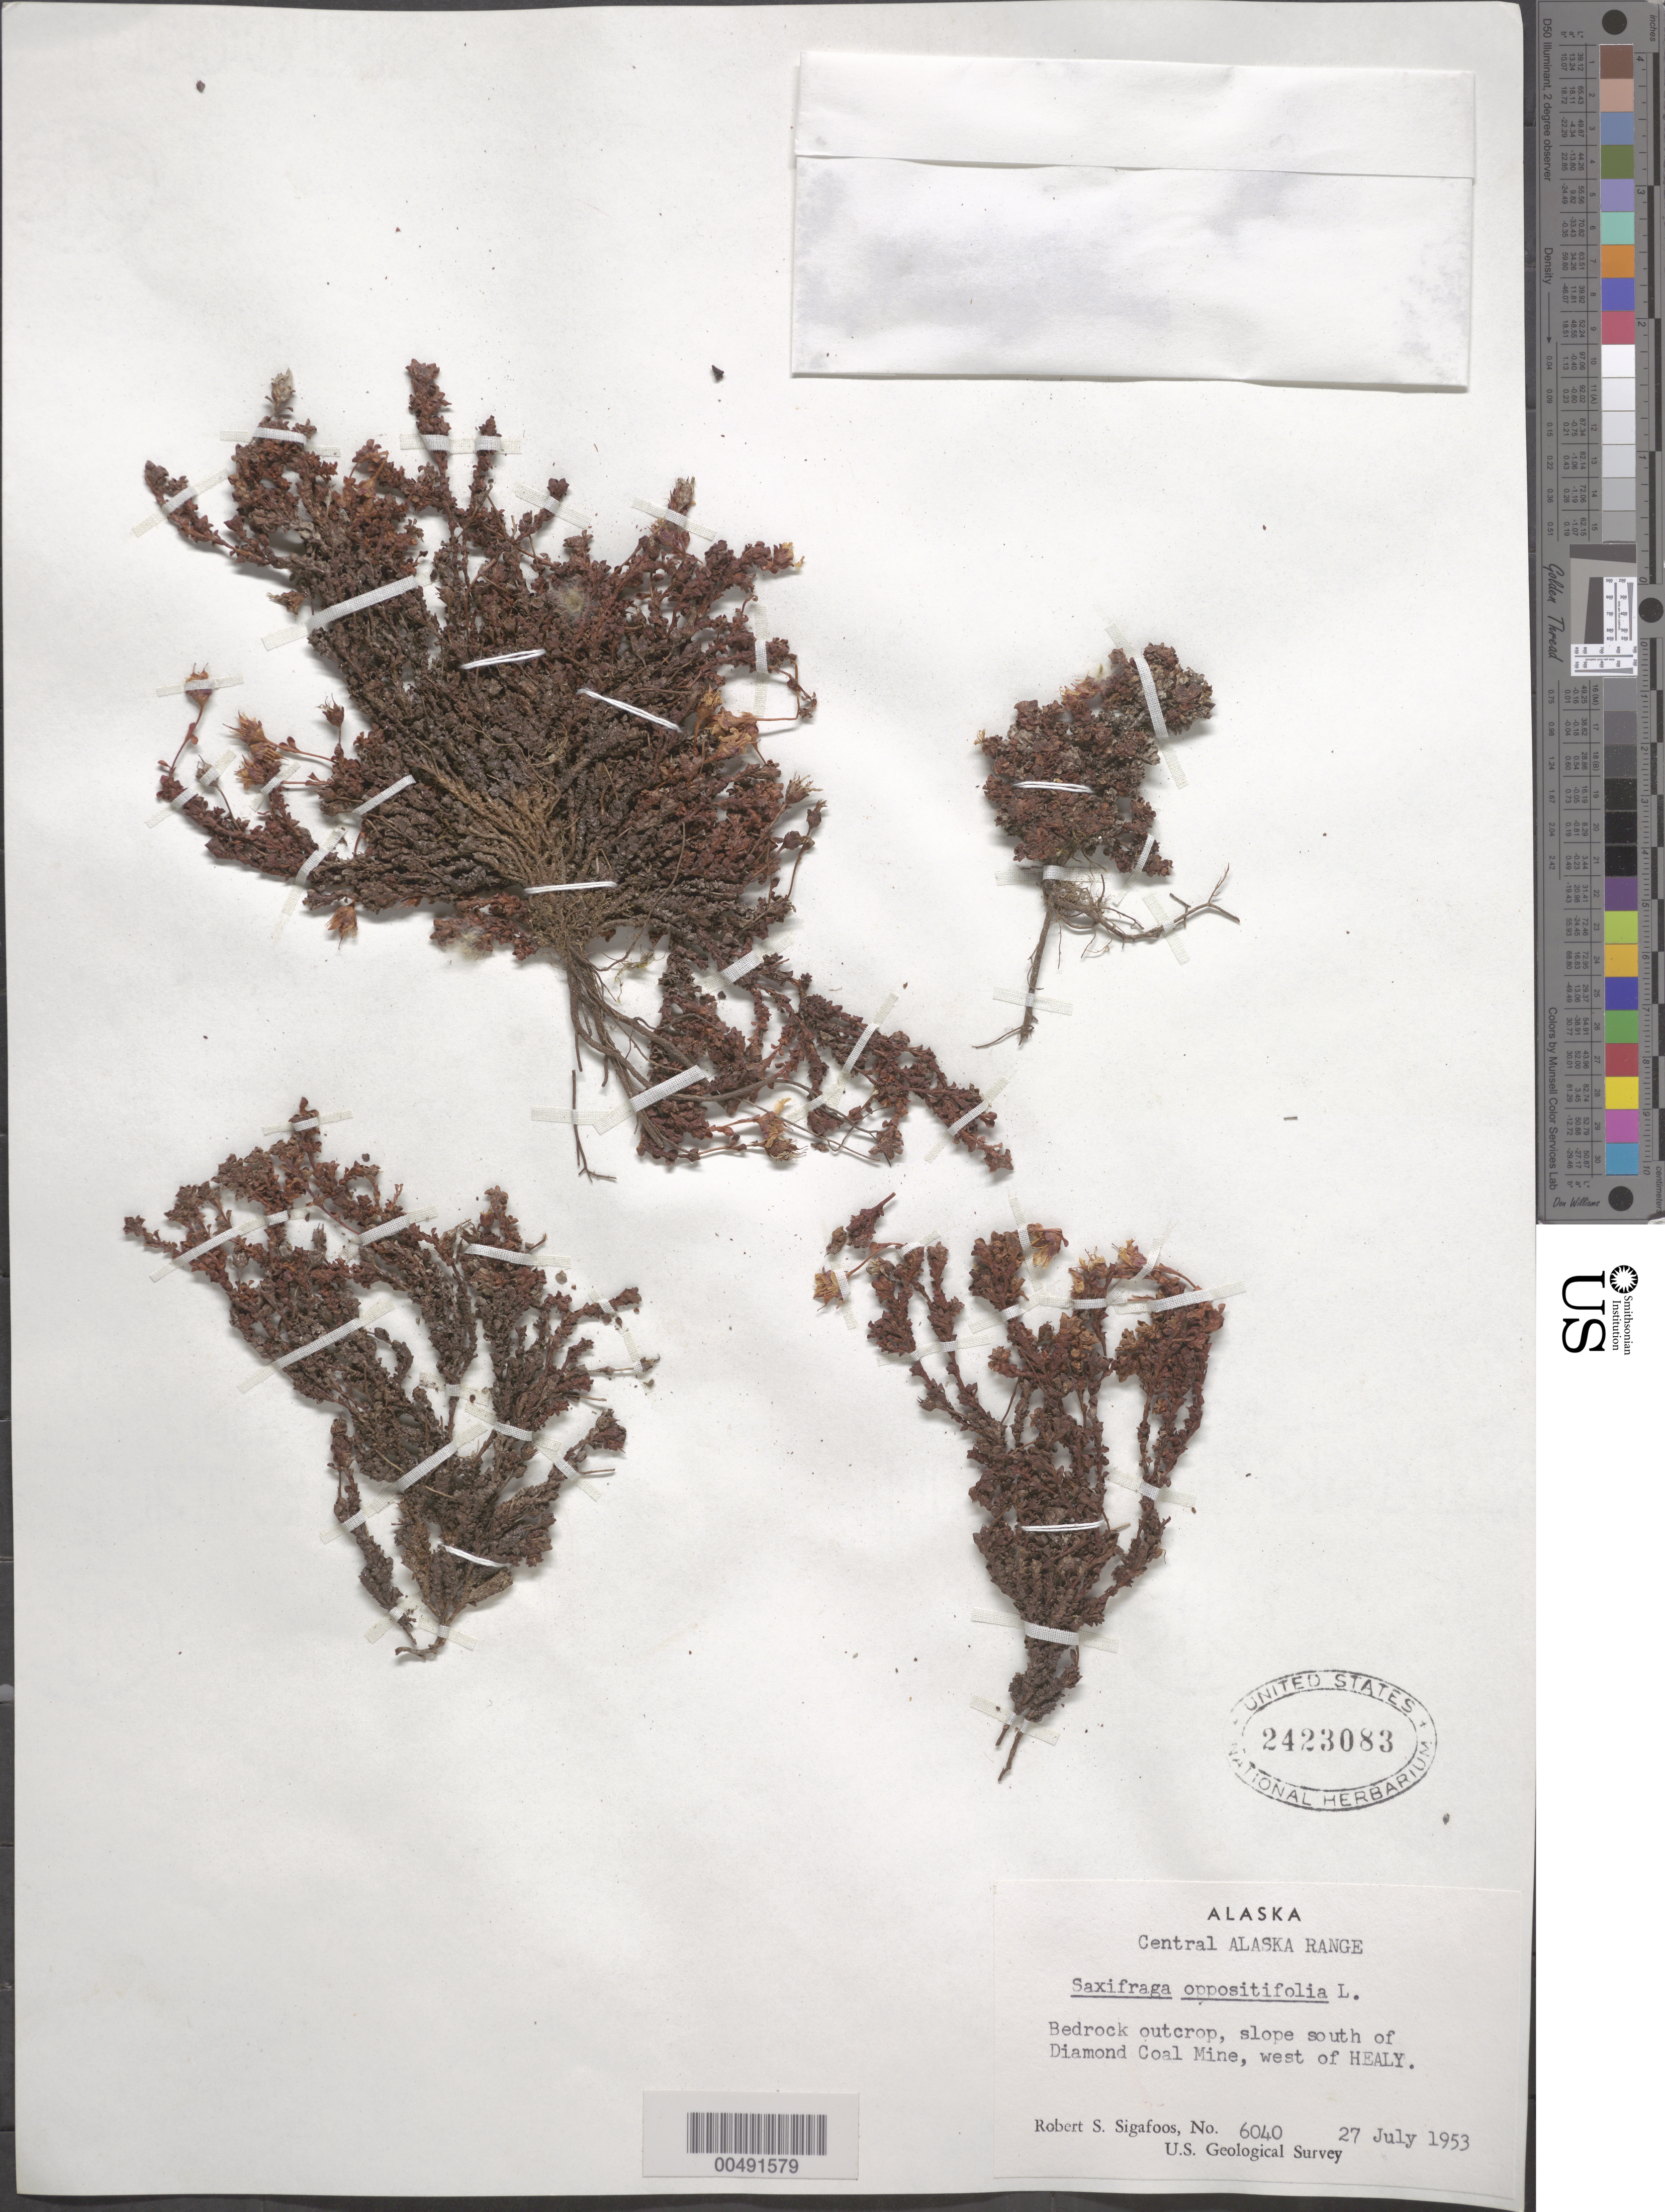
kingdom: Plantae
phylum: Tracheophyta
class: Magnoliopsida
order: Saxifragales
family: Saxifragaceae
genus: Saxifraga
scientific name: Saxifraga oppositifolia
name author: L.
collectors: R. Sigafoos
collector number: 6040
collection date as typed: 27 Jul 1953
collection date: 1953-07-27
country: United States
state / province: Alaska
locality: Central Alaska Range, west of Healy, slope south of Diamond Coal Mine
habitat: bedrock outcrop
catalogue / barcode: US 2423083